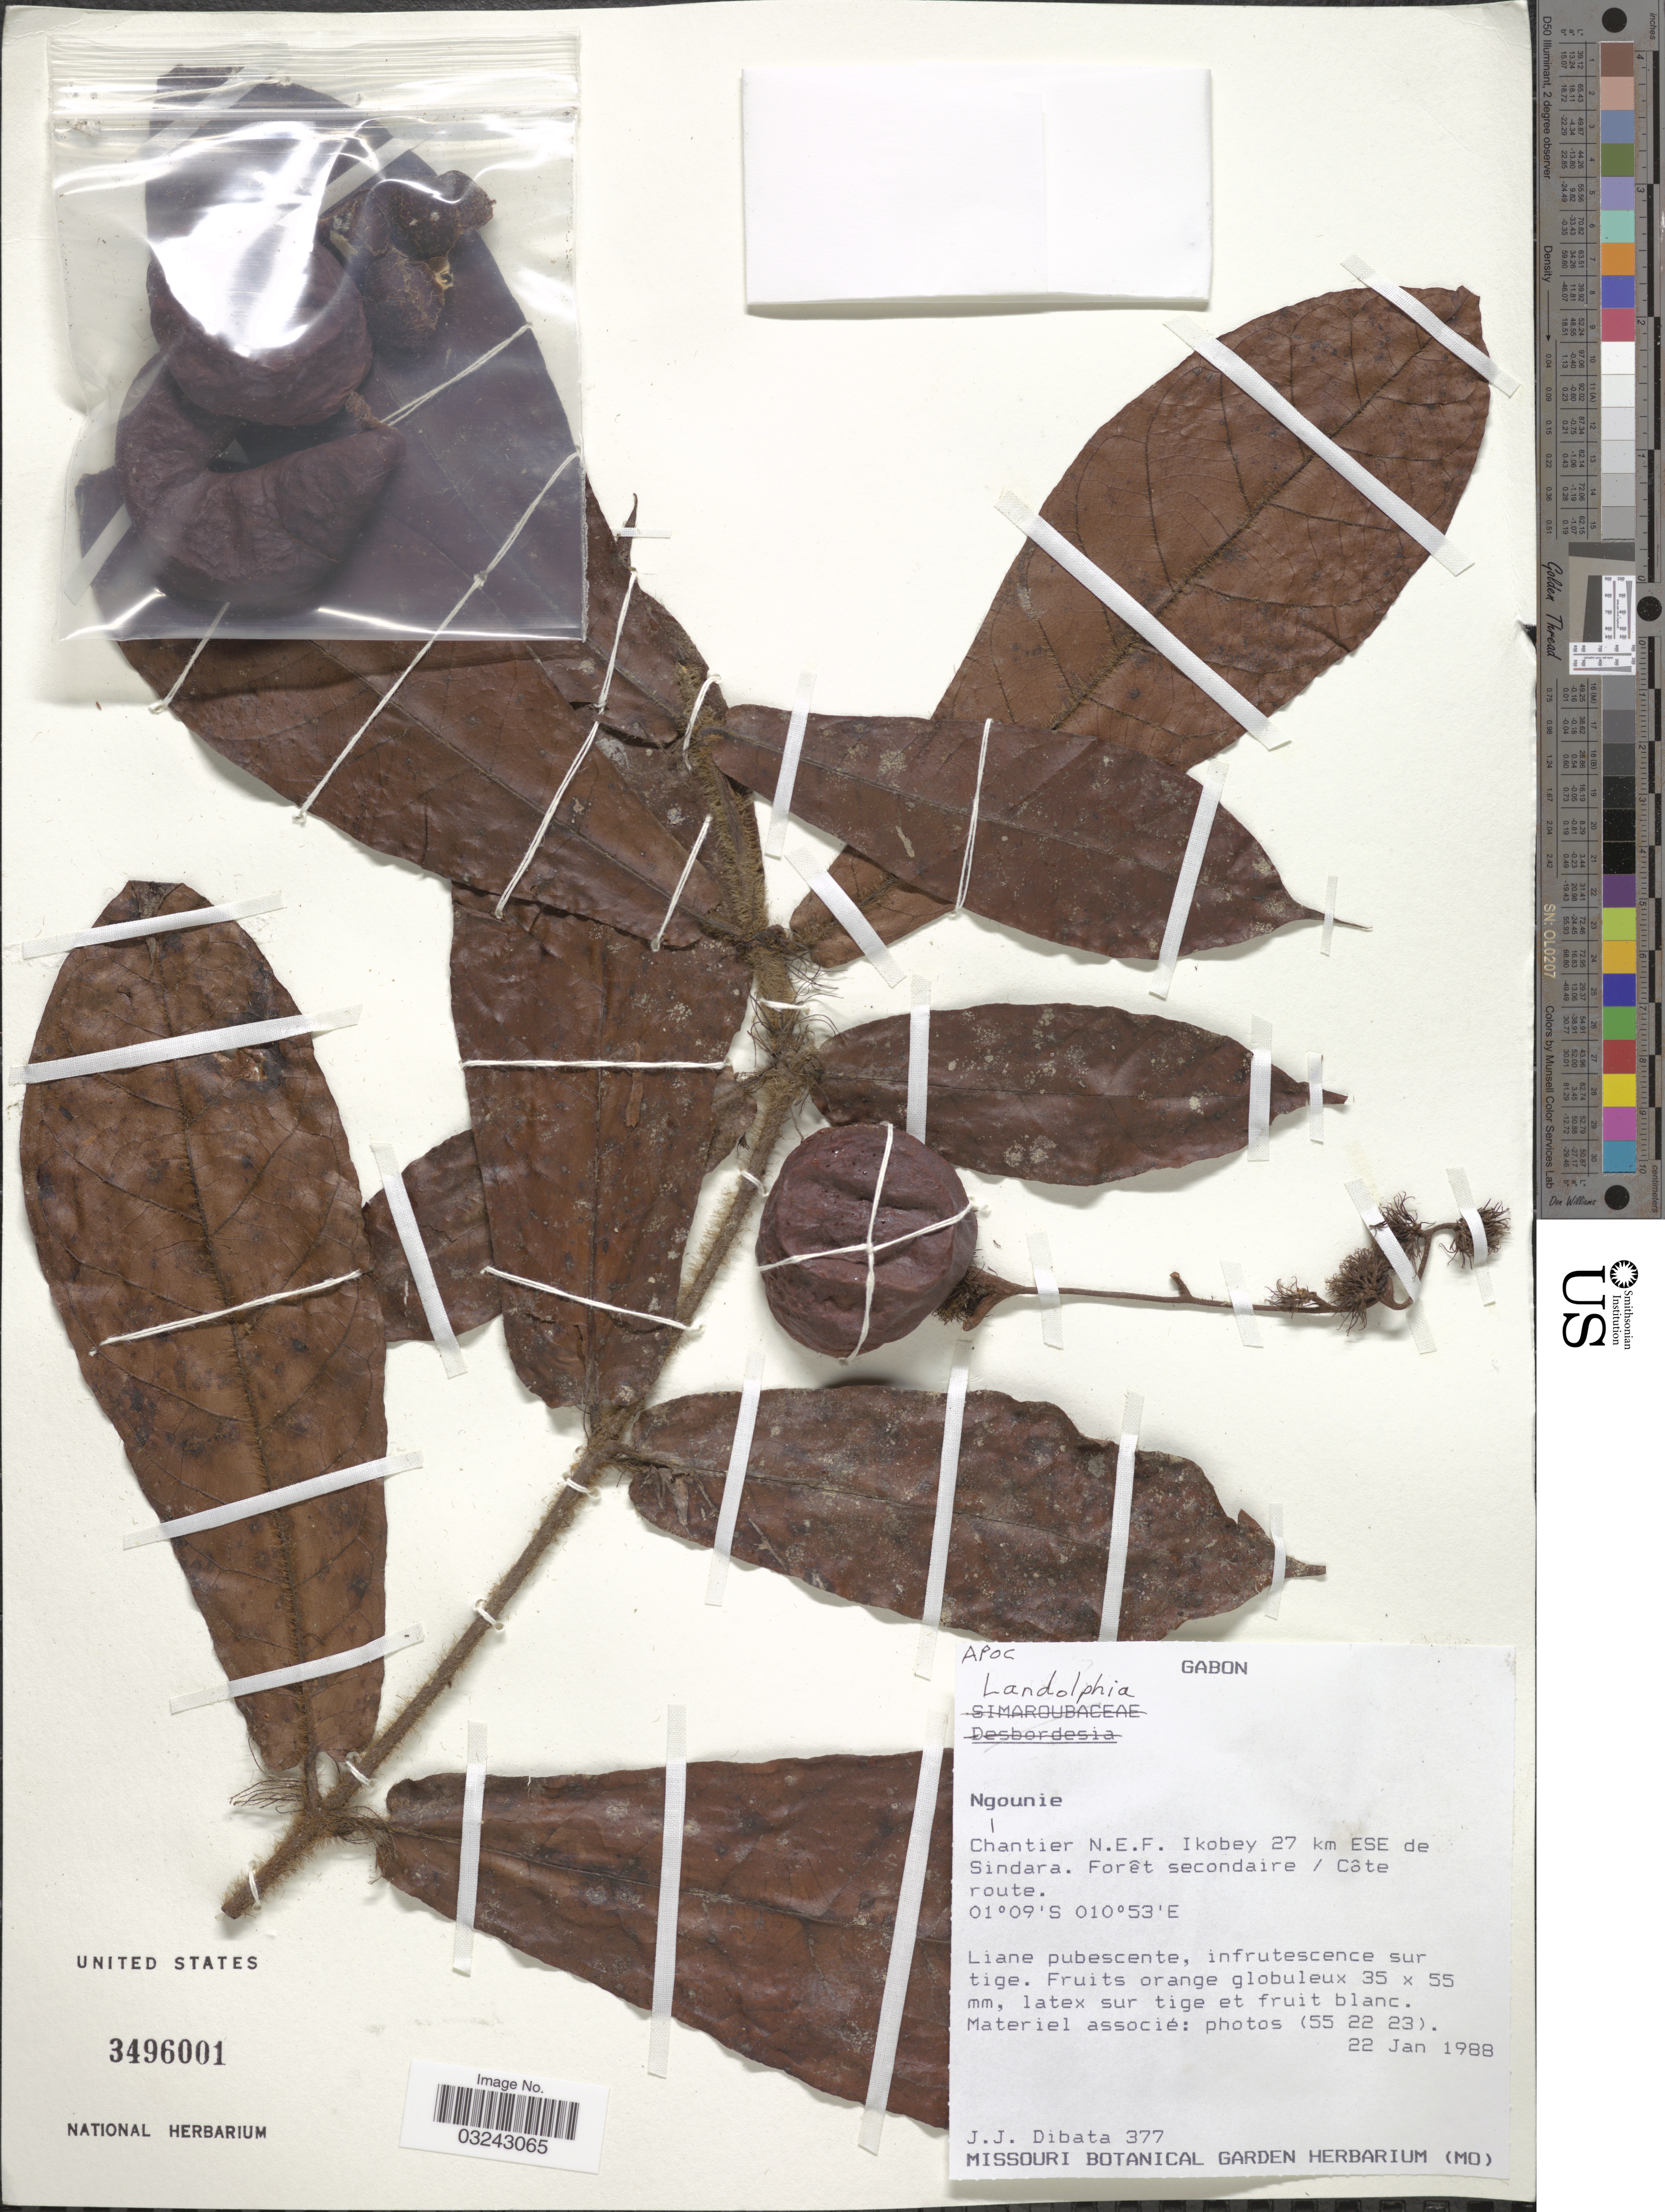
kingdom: Plantae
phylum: Tracheophyta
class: Magnoliopsida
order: Gentianales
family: Apocynaceae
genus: Landolphia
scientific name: Landolphia sp.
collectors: J. Dibata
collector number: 377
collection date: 1988-01-22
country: Gabon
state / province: Ngounie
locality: Chantier N.E.F. Ikobey 27 km ESE de Sindara.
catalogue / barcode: US 3496001